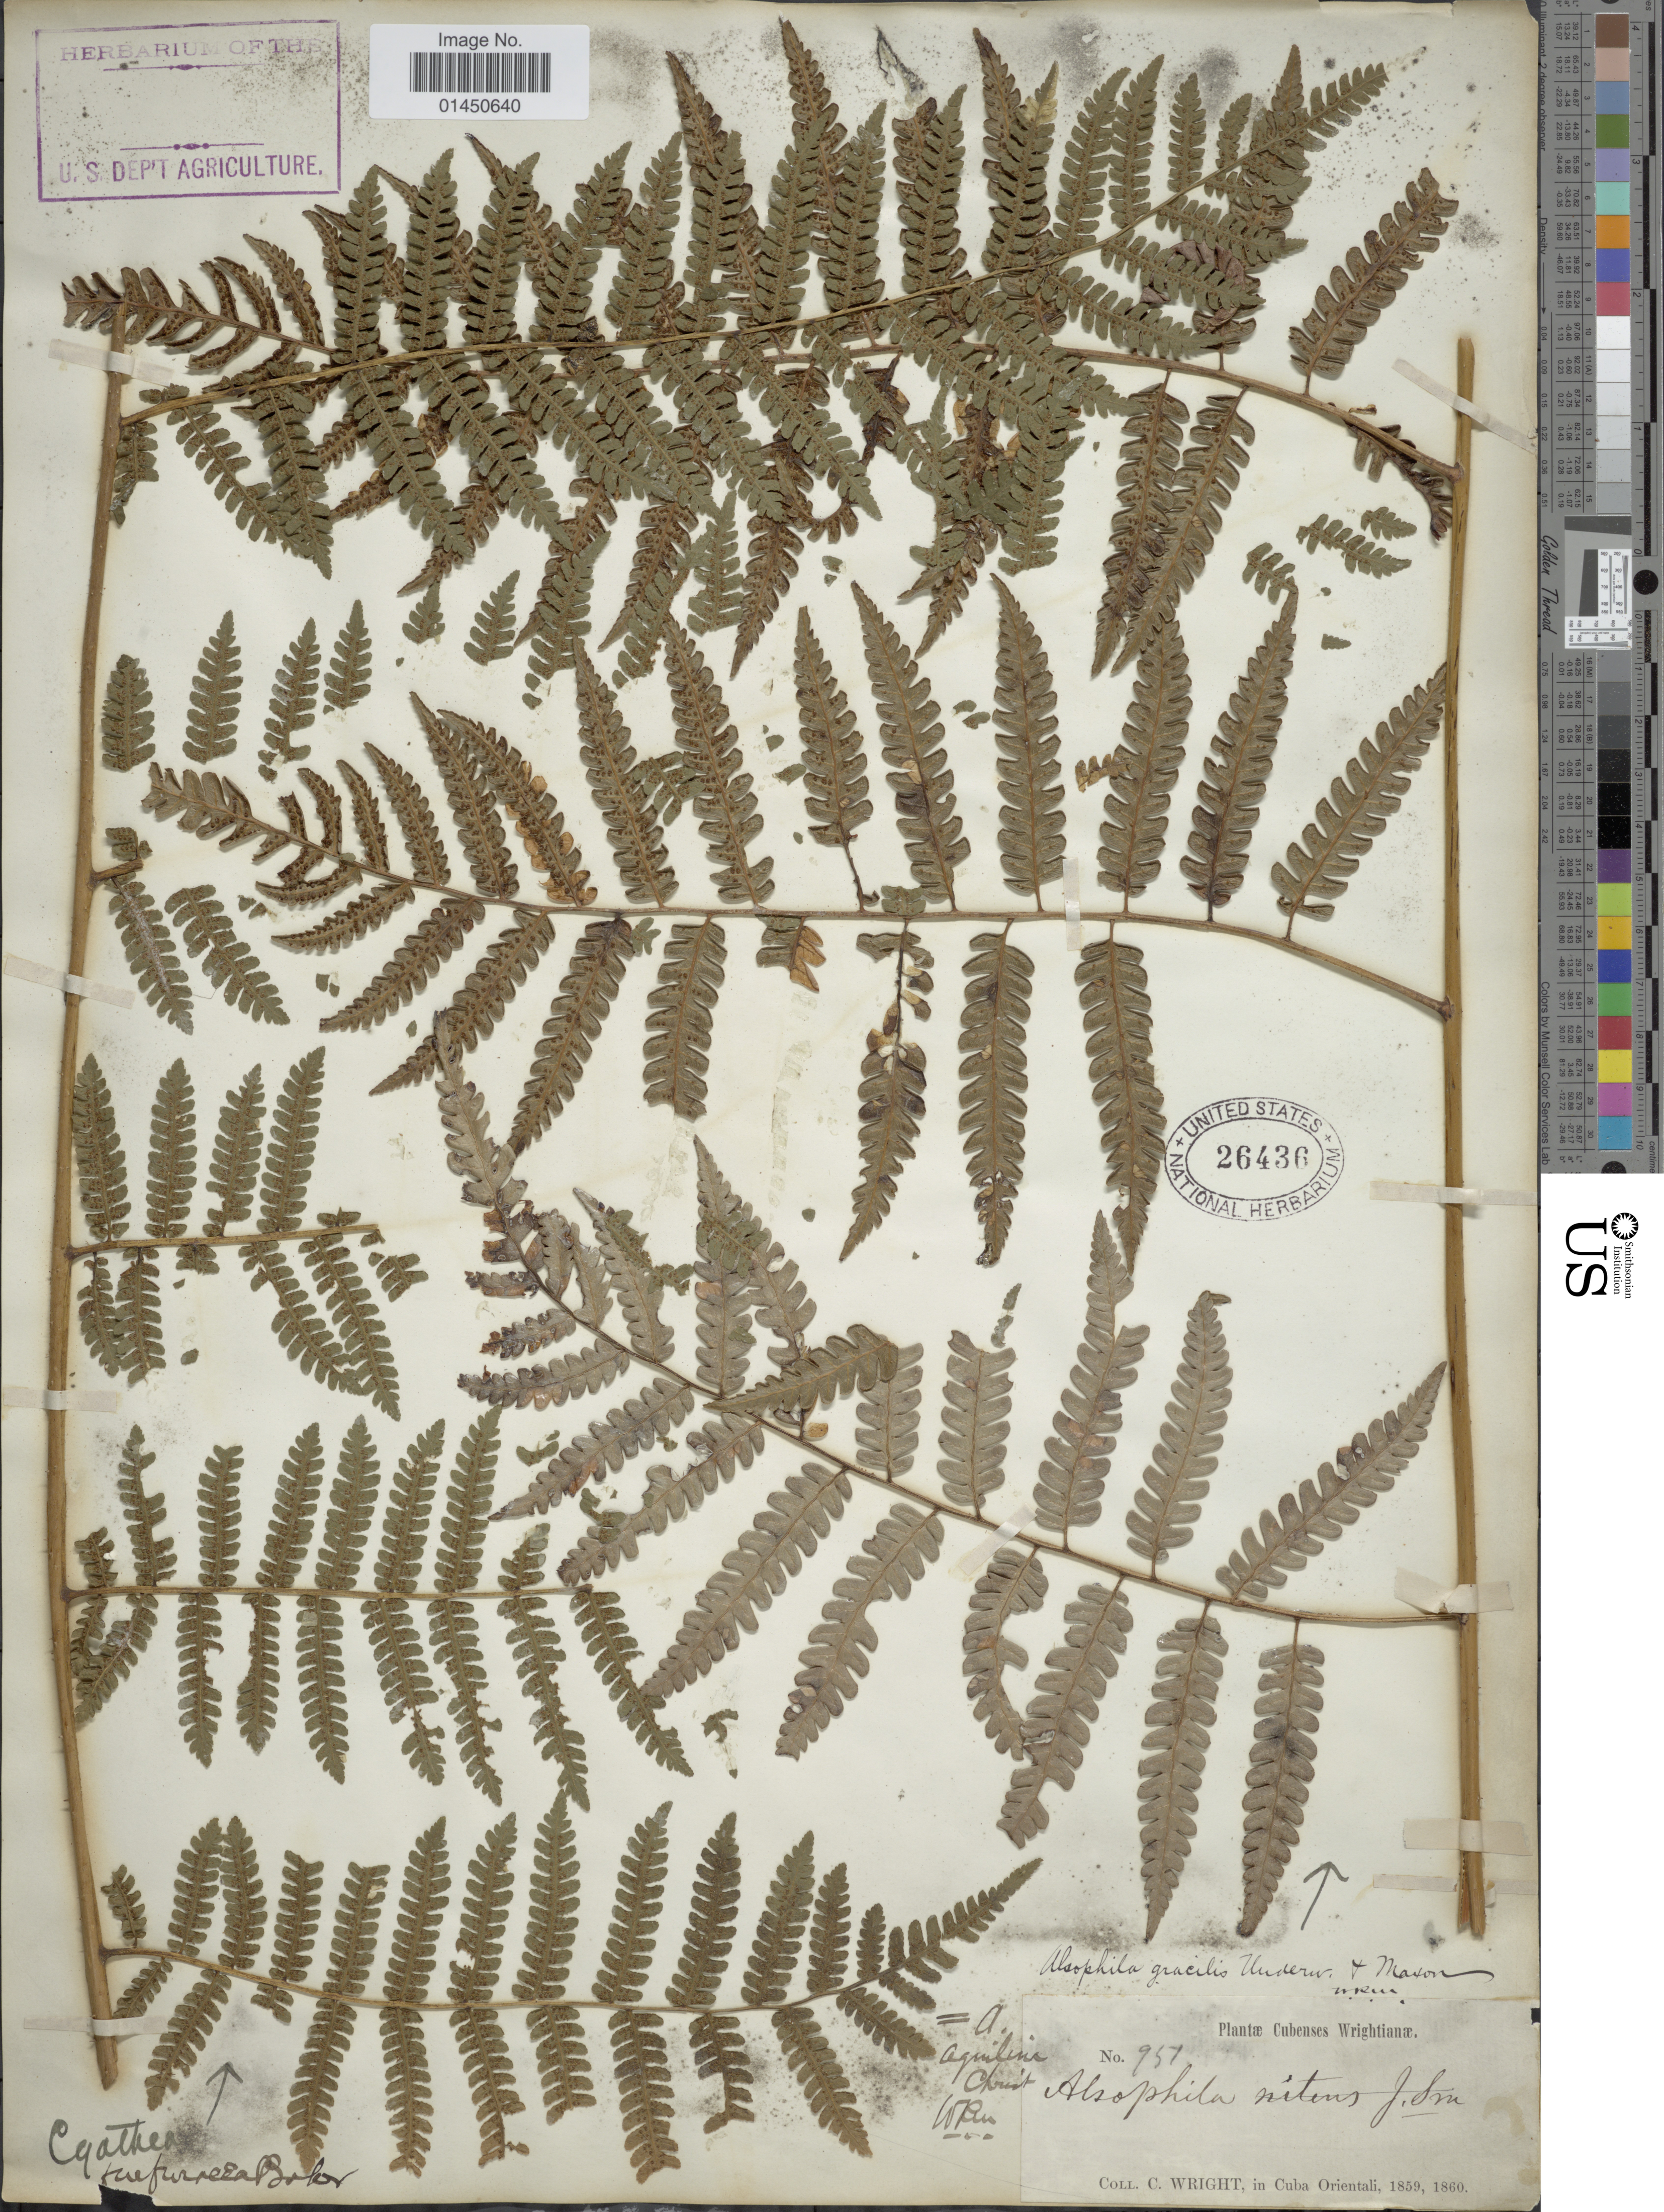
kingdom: Plantae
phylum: Tracheophyta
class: Polypodiopsida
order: Cyatheales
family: Cyatheaceae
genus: Cyathea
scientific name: Cyathea parvula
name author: (Jenman) Domin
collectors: C. Wright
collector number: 957*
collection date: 1859/1860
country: Cuba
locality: Cubenses, in Cuba Orientali.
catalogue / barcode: US 26436